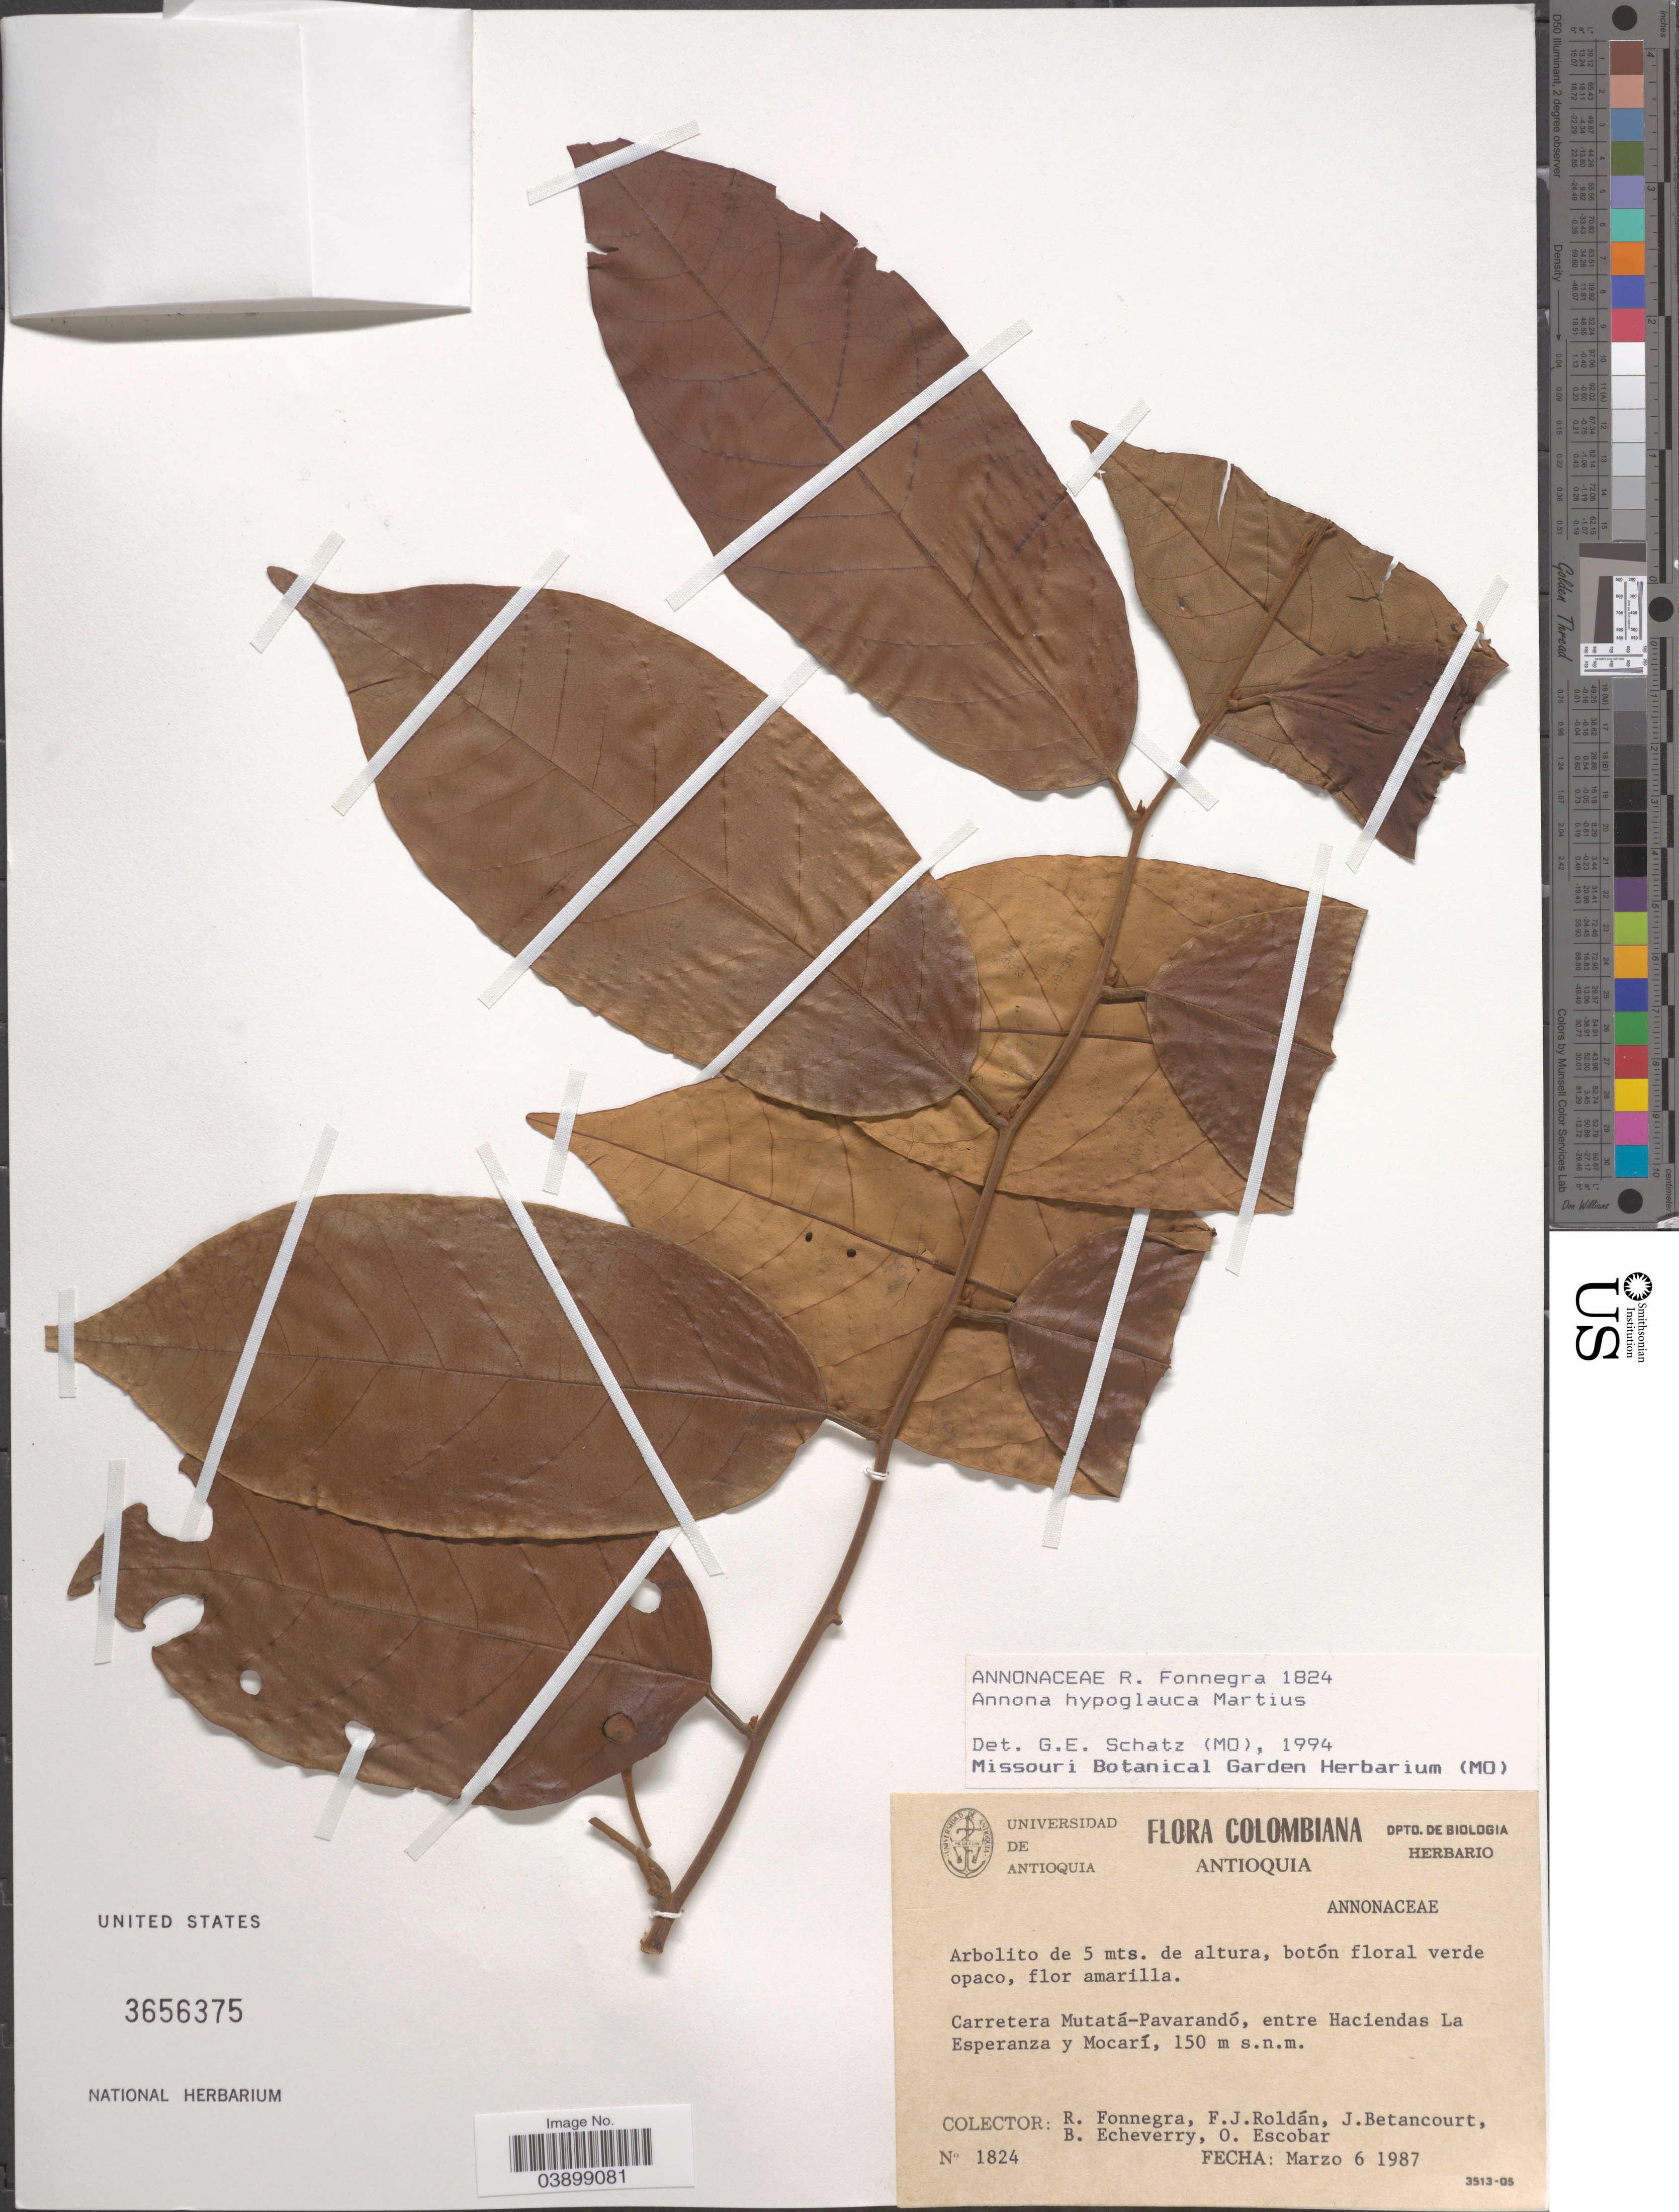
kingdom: Plantae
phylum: Tracheophyta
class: Magnoliopsida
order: Magnoliales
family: Annonaceae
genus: Annona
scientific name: Annona hypoglauca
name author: Mart.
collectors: R. Fonnegra G., F. J. Roldán, J. Betancourt, B. Echeverry & O. Escobar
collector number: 1824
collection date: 1987-03-06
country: Colombia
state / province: Antioquia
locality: Carretera Mutatá-Pavarandó, entre Haciendas La Esperanza y Mocarí.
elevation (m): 150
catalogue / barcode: US 3656375